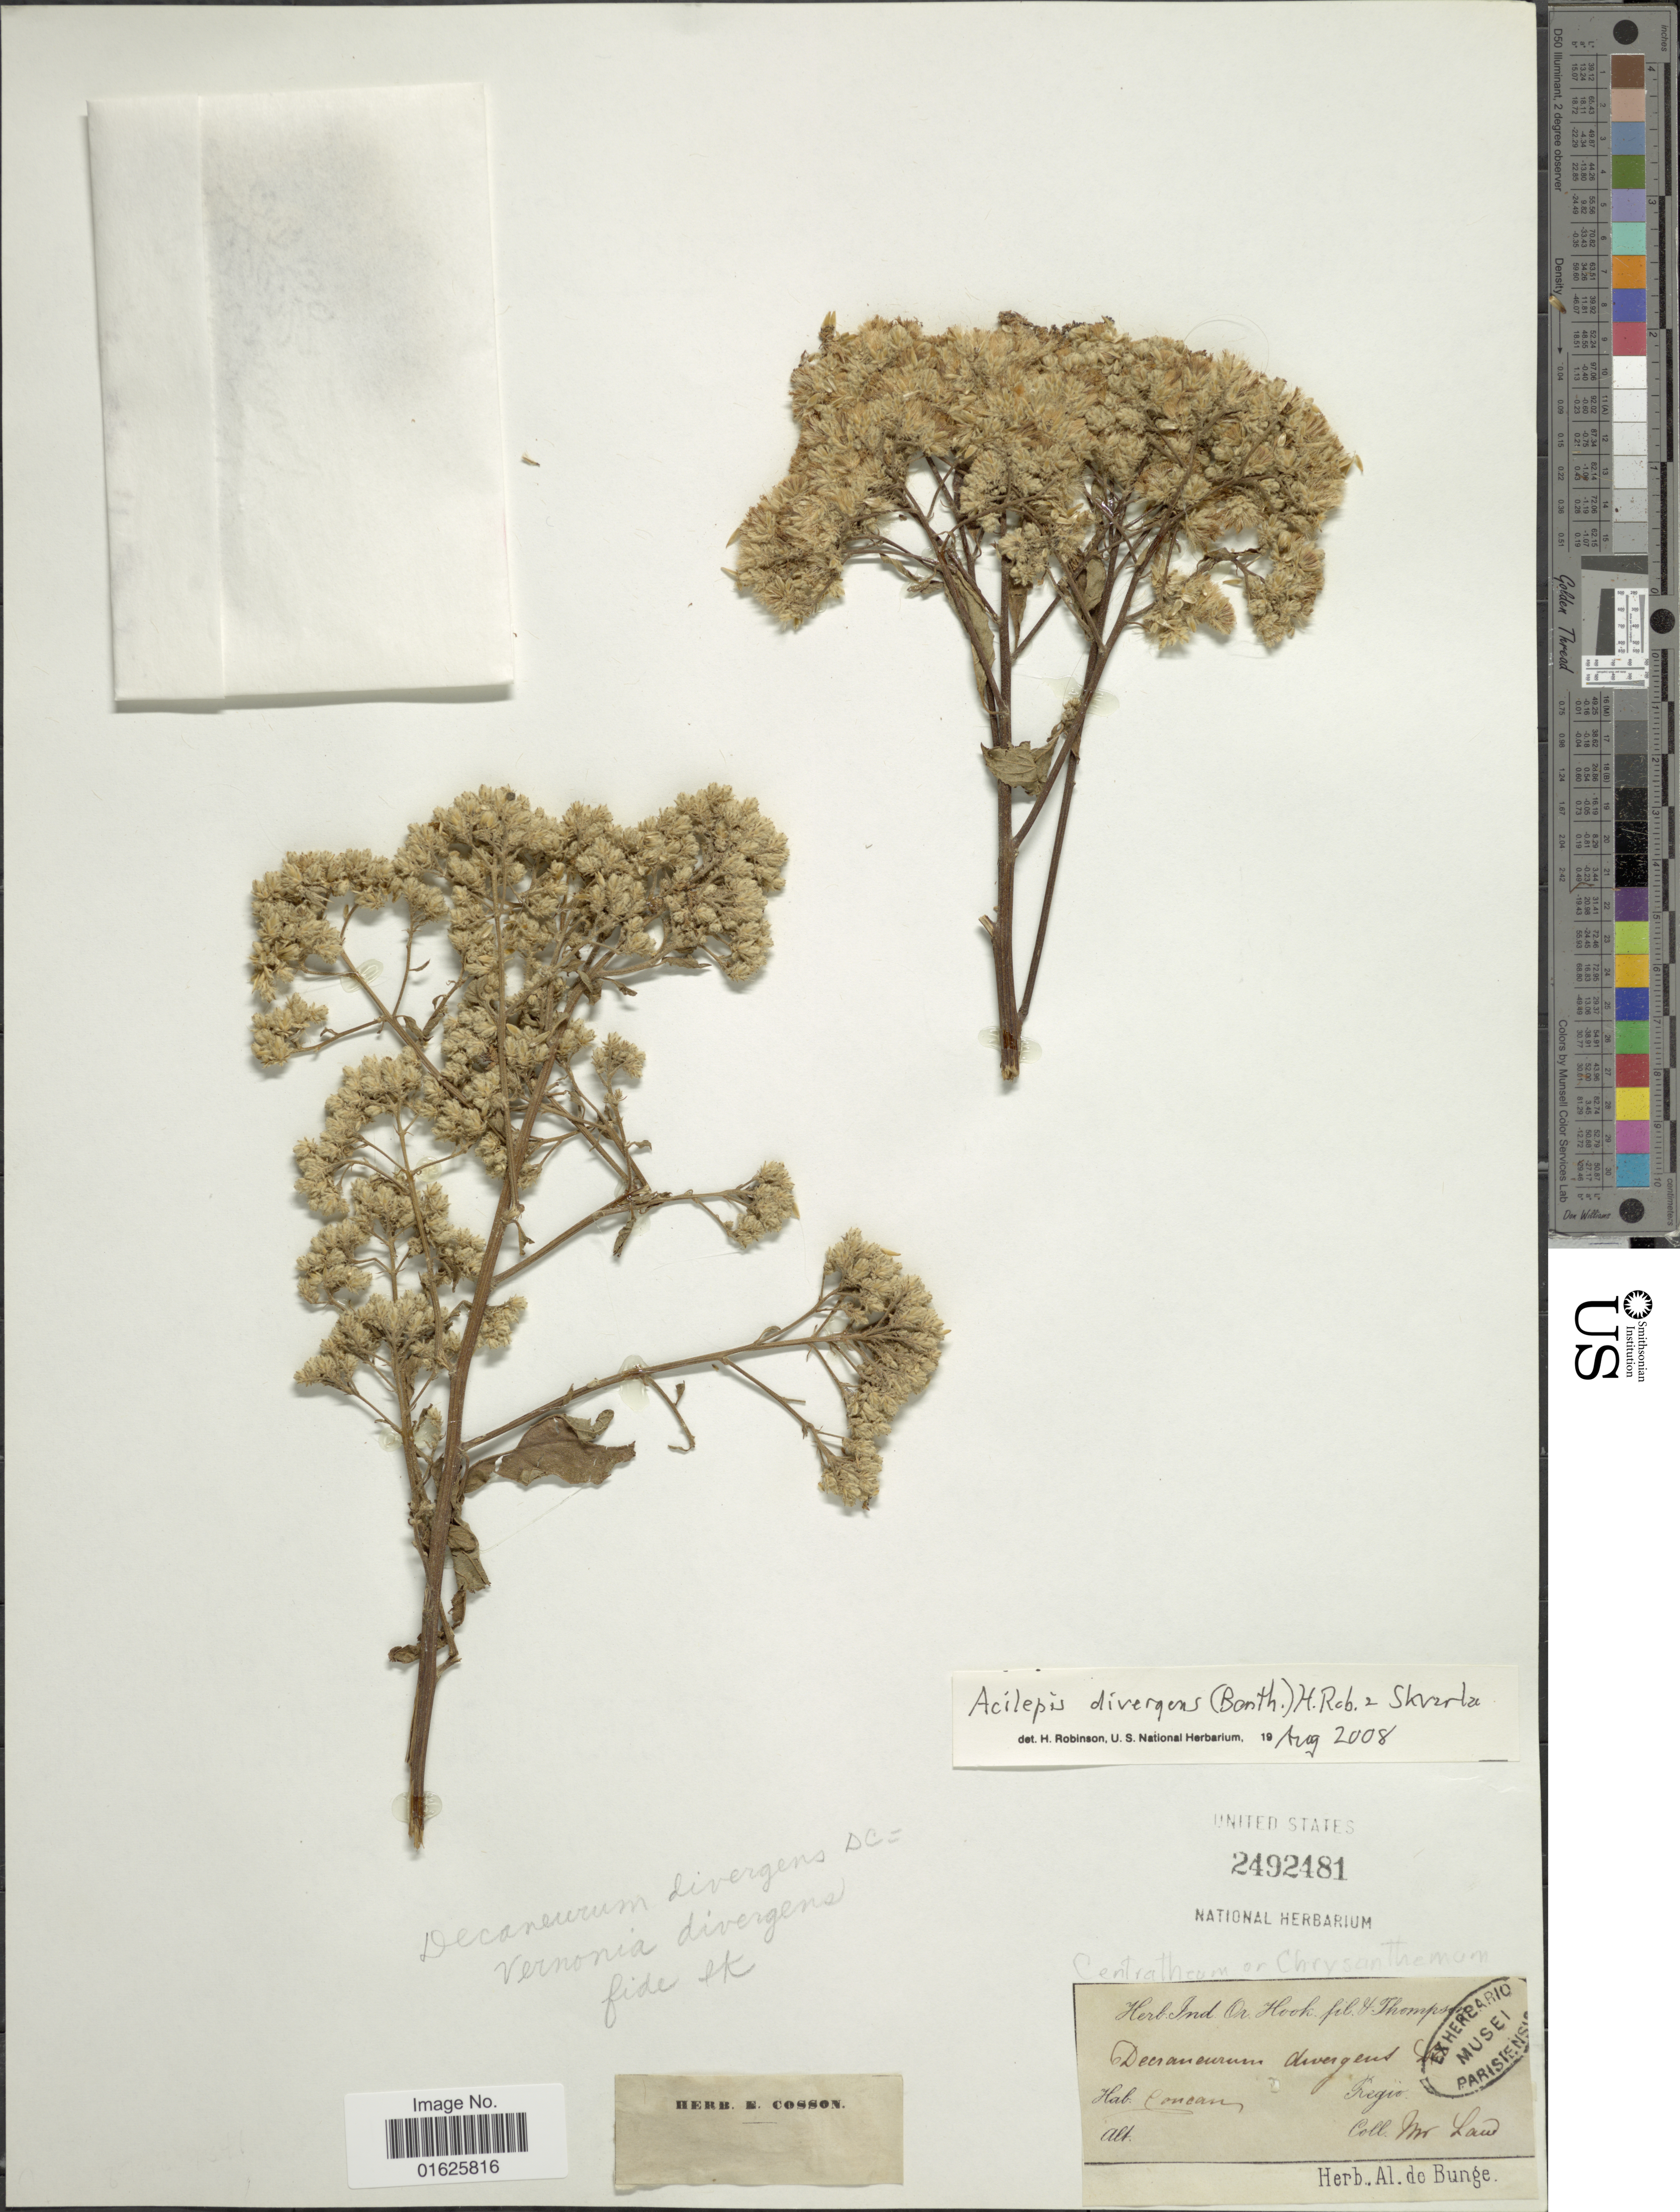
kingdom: Plantae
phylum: Tracheophyta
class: Magnoliopsida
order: Asterales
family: Asteraceae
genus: Acilepis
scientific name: Acilepis divergens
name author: (Roxb.) H. Rob. & Skvarla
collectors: -. Lau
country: United States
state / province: Texas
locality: Concan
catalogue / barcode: US 2492481